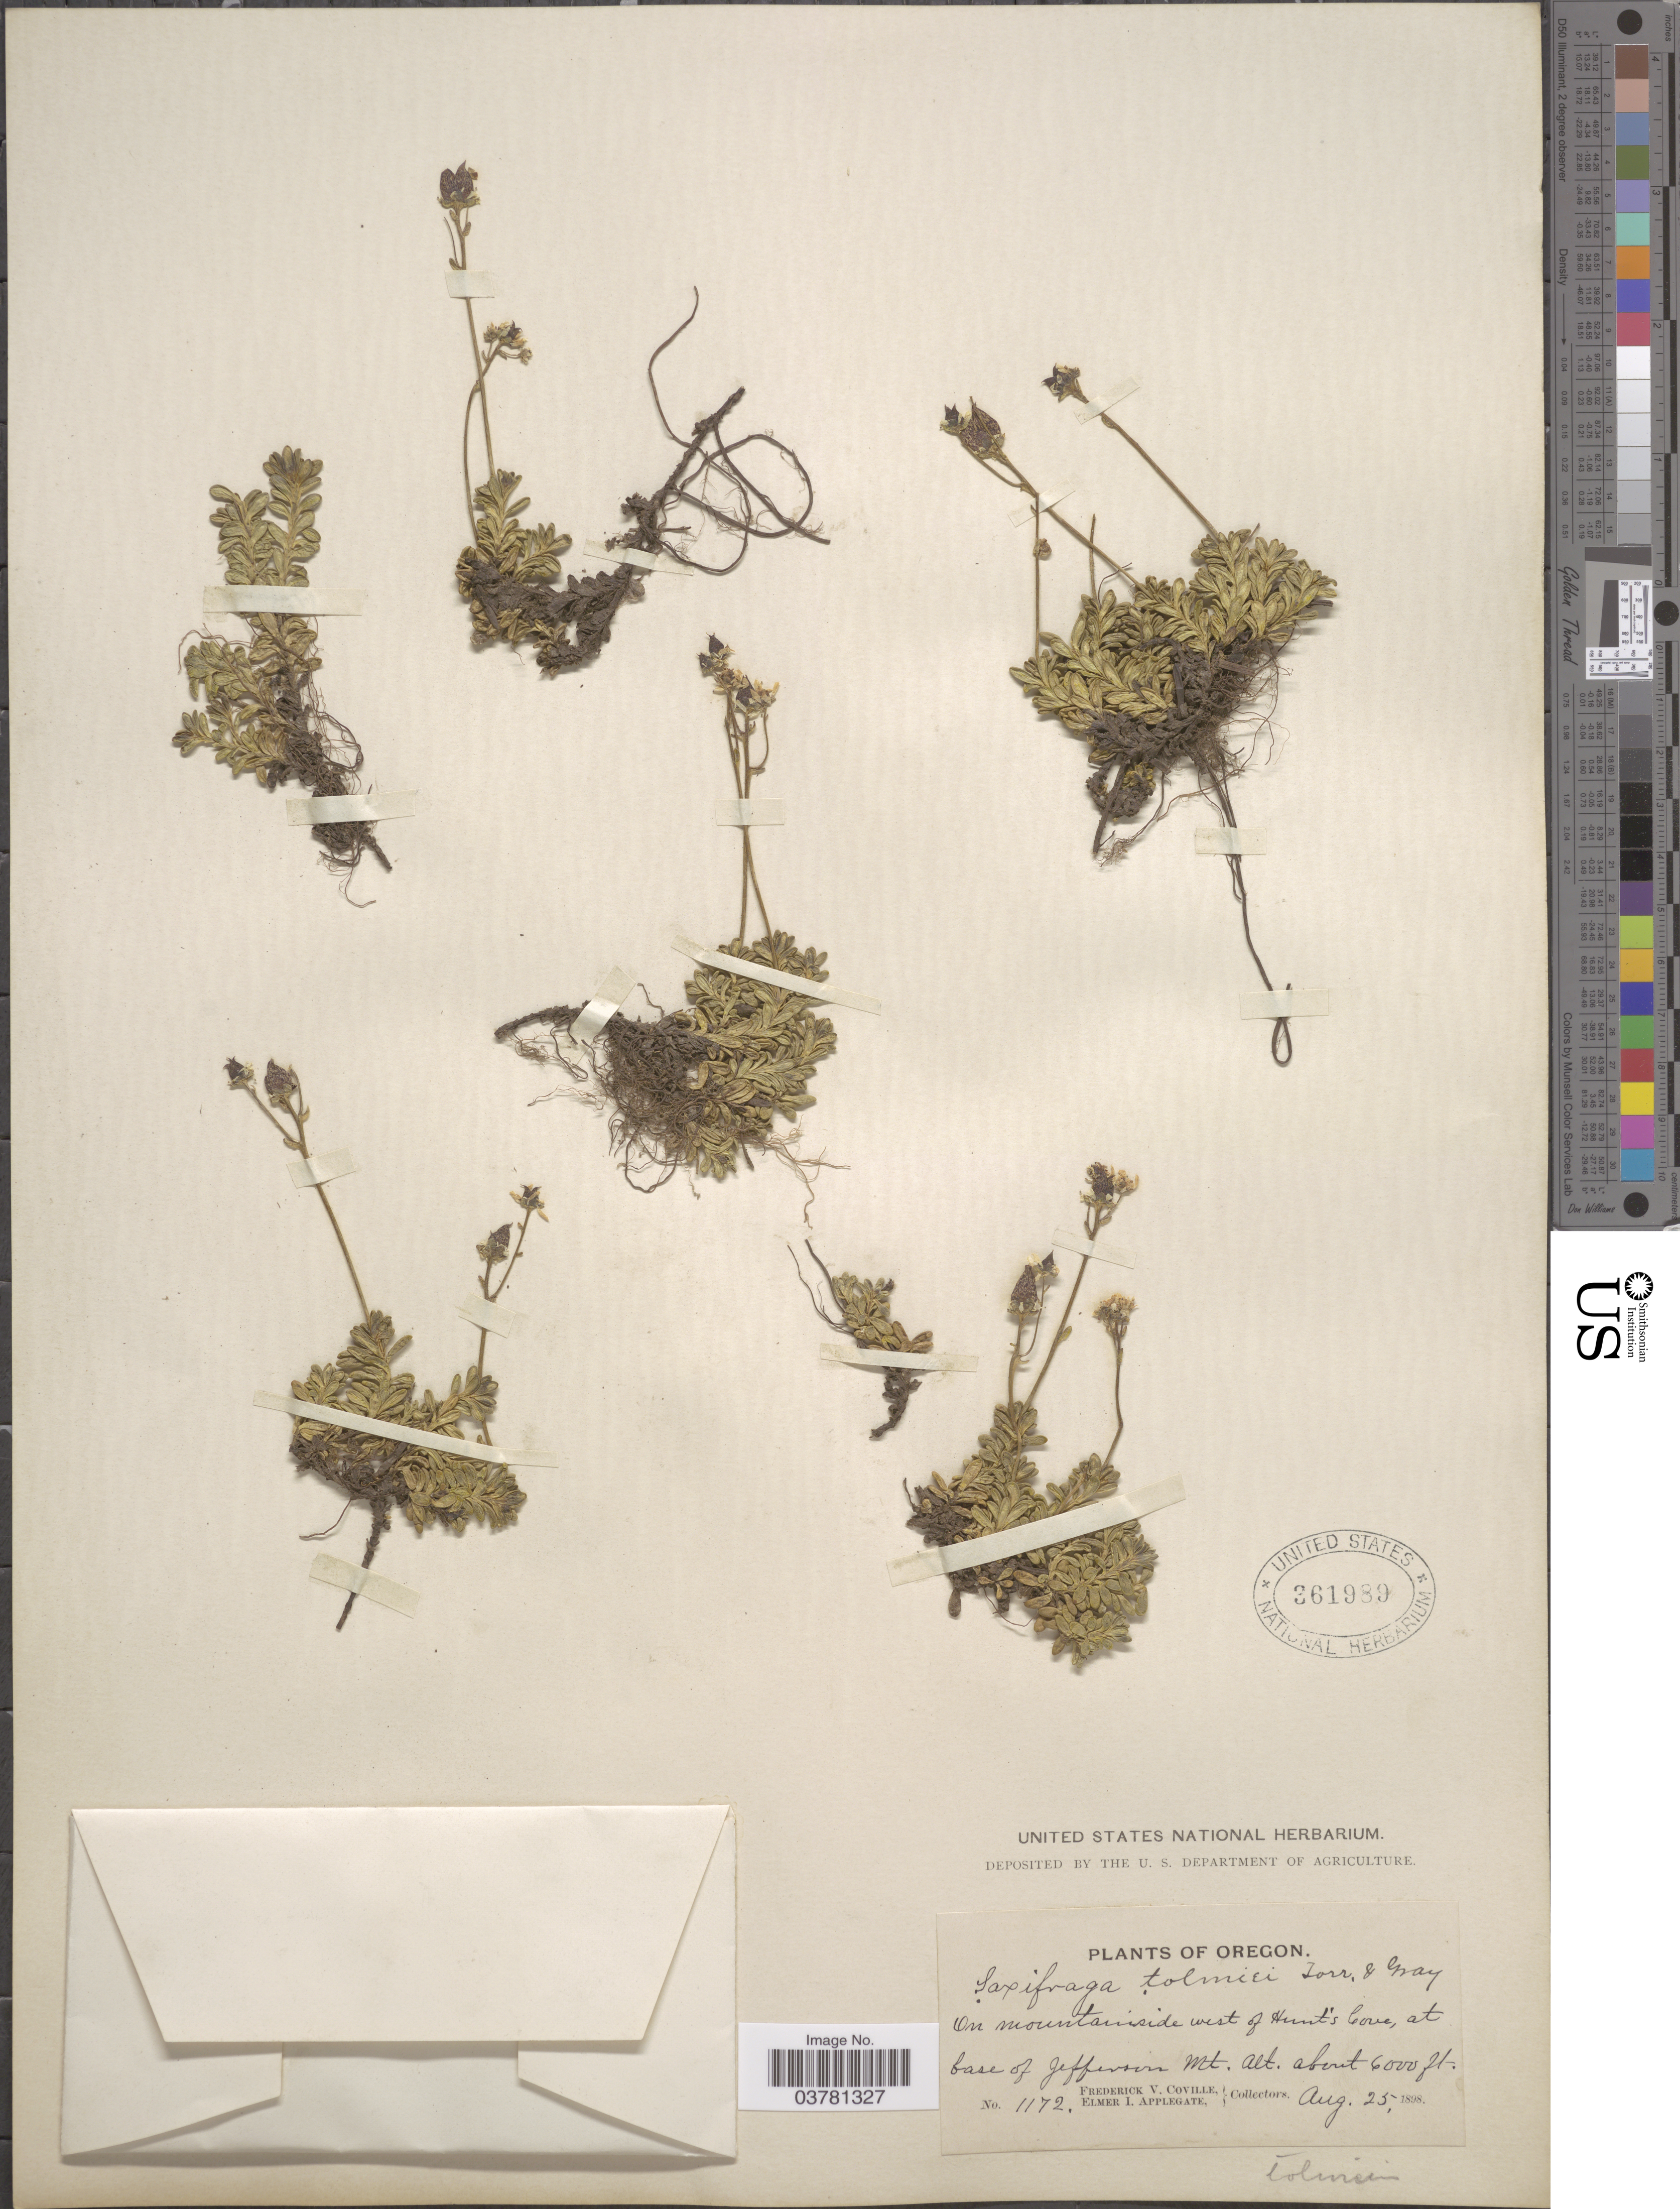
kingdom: Plantae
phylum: Tracheophyta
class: Magnoliopsida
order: Saxifragales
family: Saxifragaceae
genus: Micranthes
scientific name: Micranthes tolmiei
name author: (Torr. & A. Gray) Brouillet & Gornall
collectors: F. V. Coville & E. I. Applegate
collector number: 1172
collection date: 1898-08-25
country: United States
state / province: Oregon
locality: On mountainside west of Hunt's Cove, at base of Jefferson Mt.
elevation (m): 1829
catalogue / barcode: US 361989